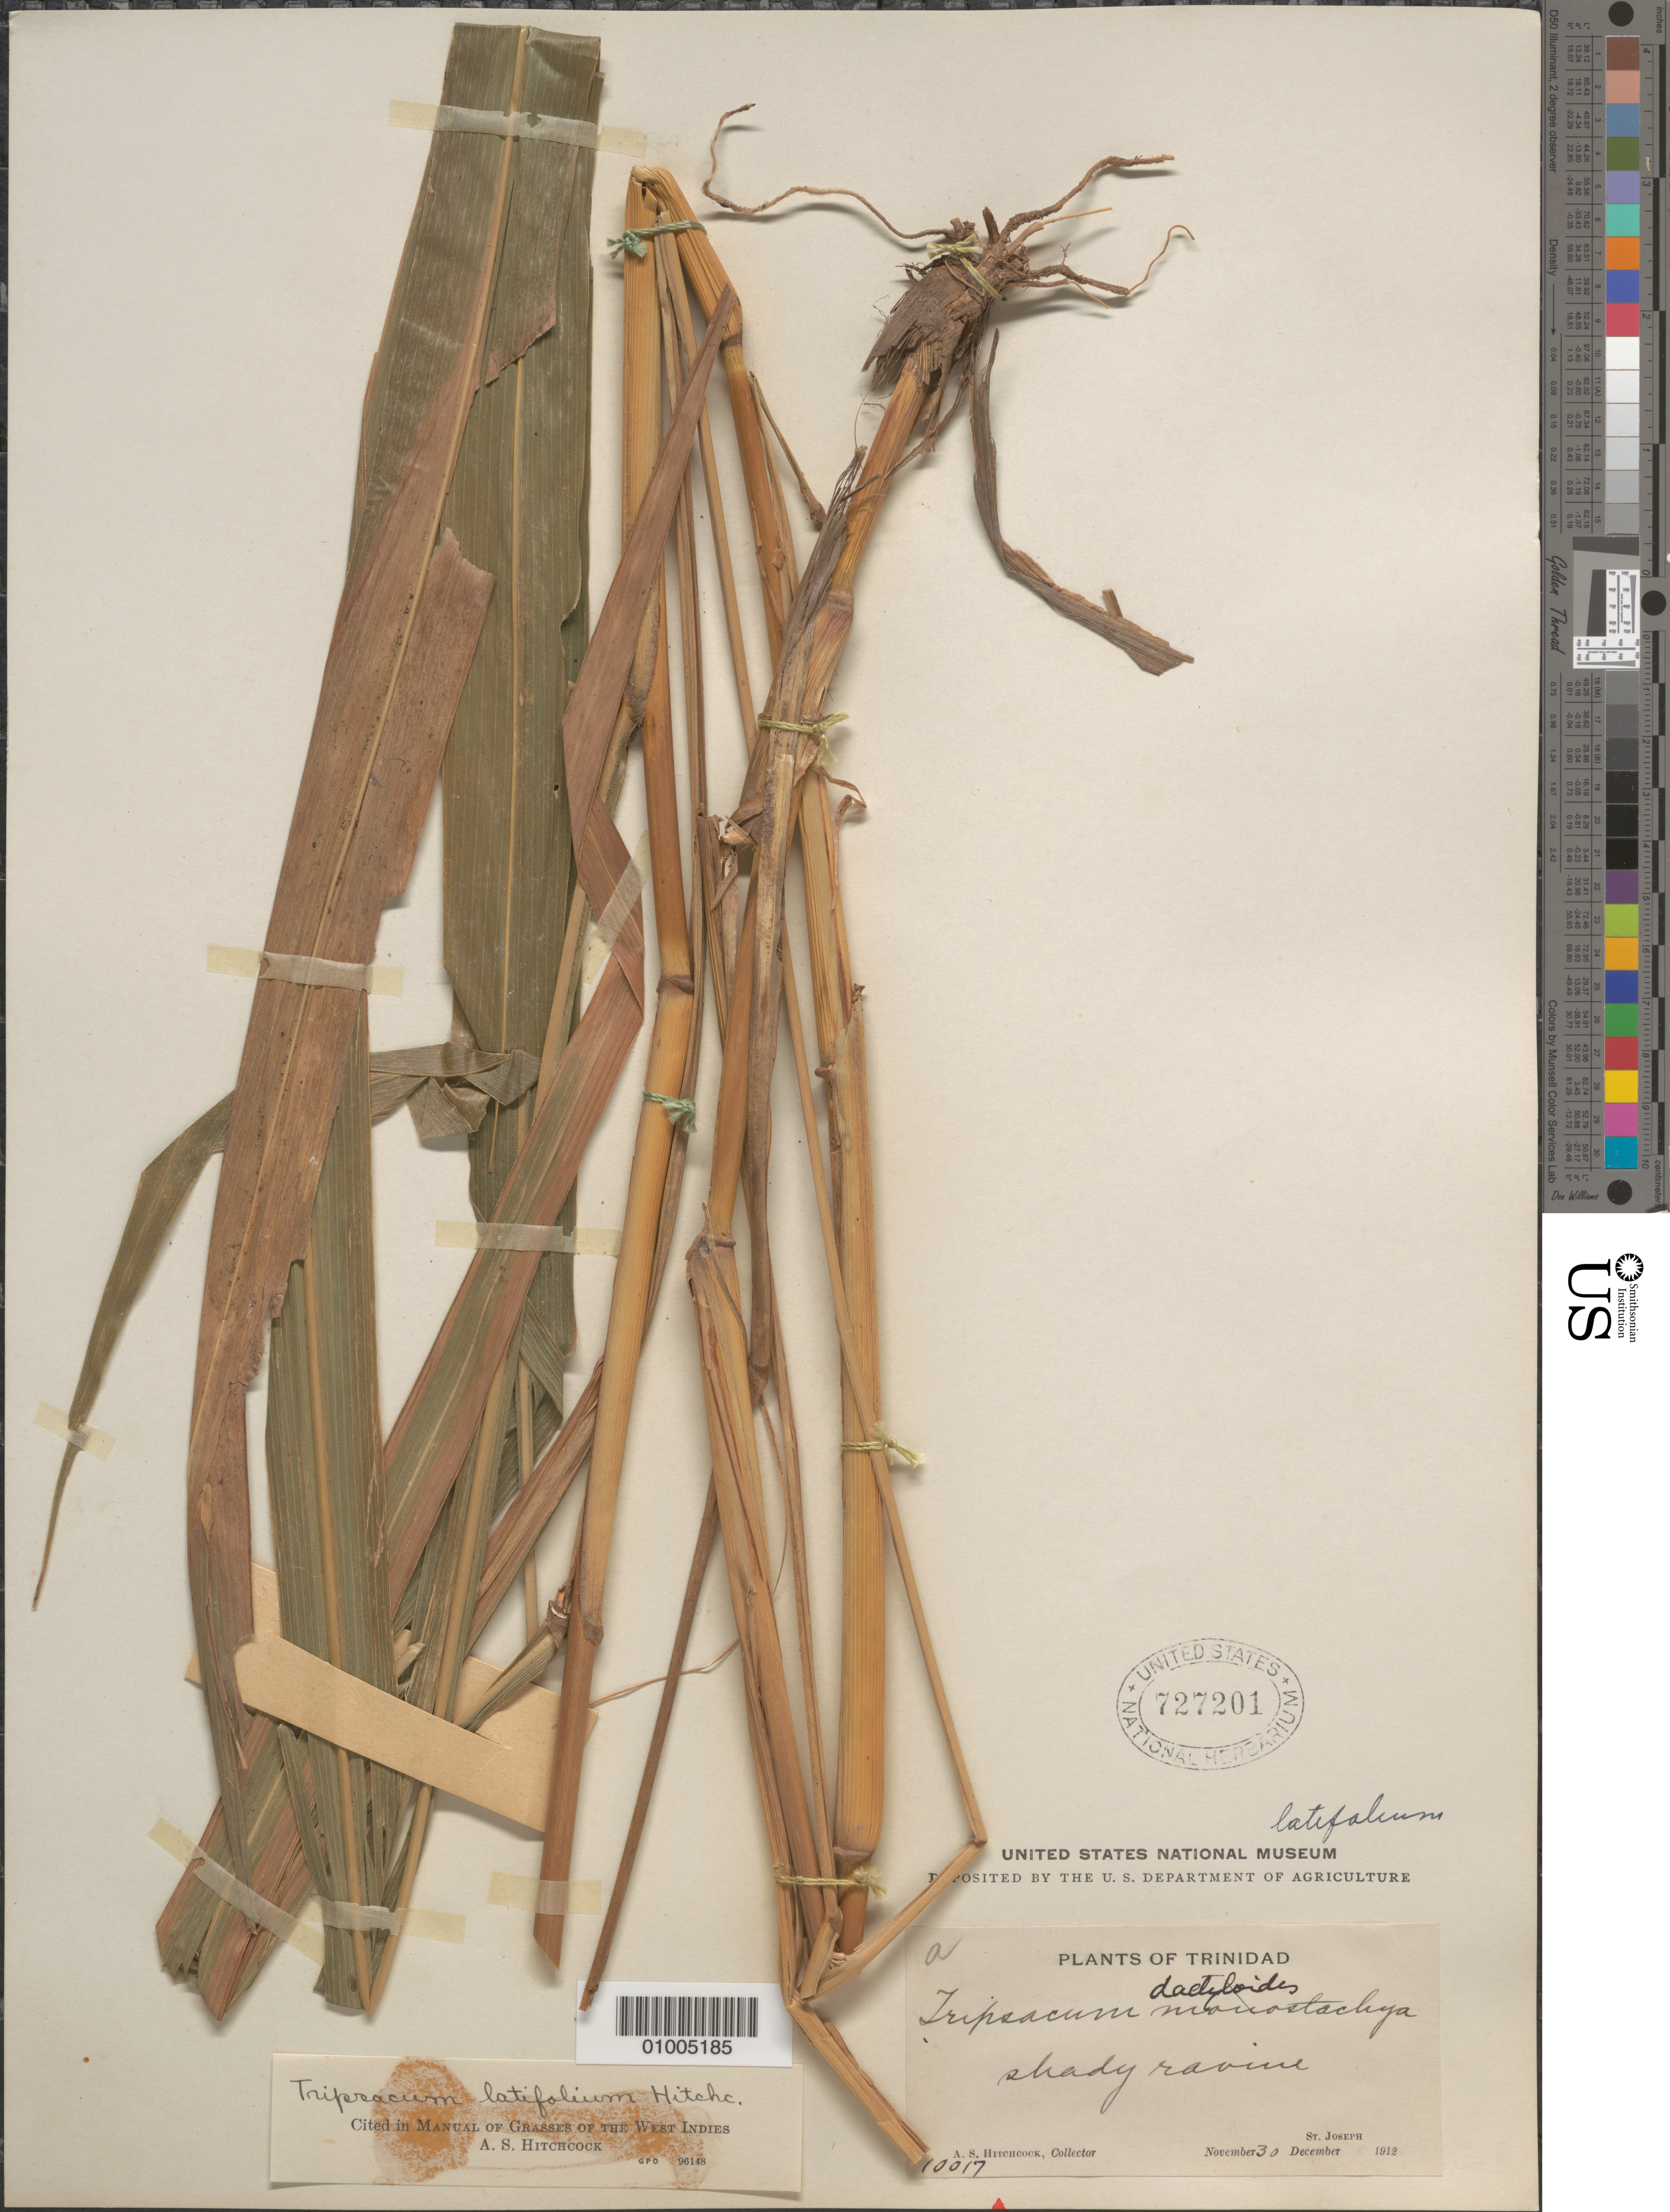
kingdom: Plantae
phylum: Tracheophyta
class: Liliopsida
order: Poales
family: Poaceae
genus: Tripsacum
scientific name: Tripsacum latifolium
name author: Hitchc.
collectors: A. S. Hitchcock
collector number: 10017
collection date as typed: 30 Nov 1912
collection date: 1912-11-30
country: Trinidad and Tobago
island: Trinidad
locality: shady ravine.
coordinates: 0 N, 0 E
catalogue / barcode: US 727201